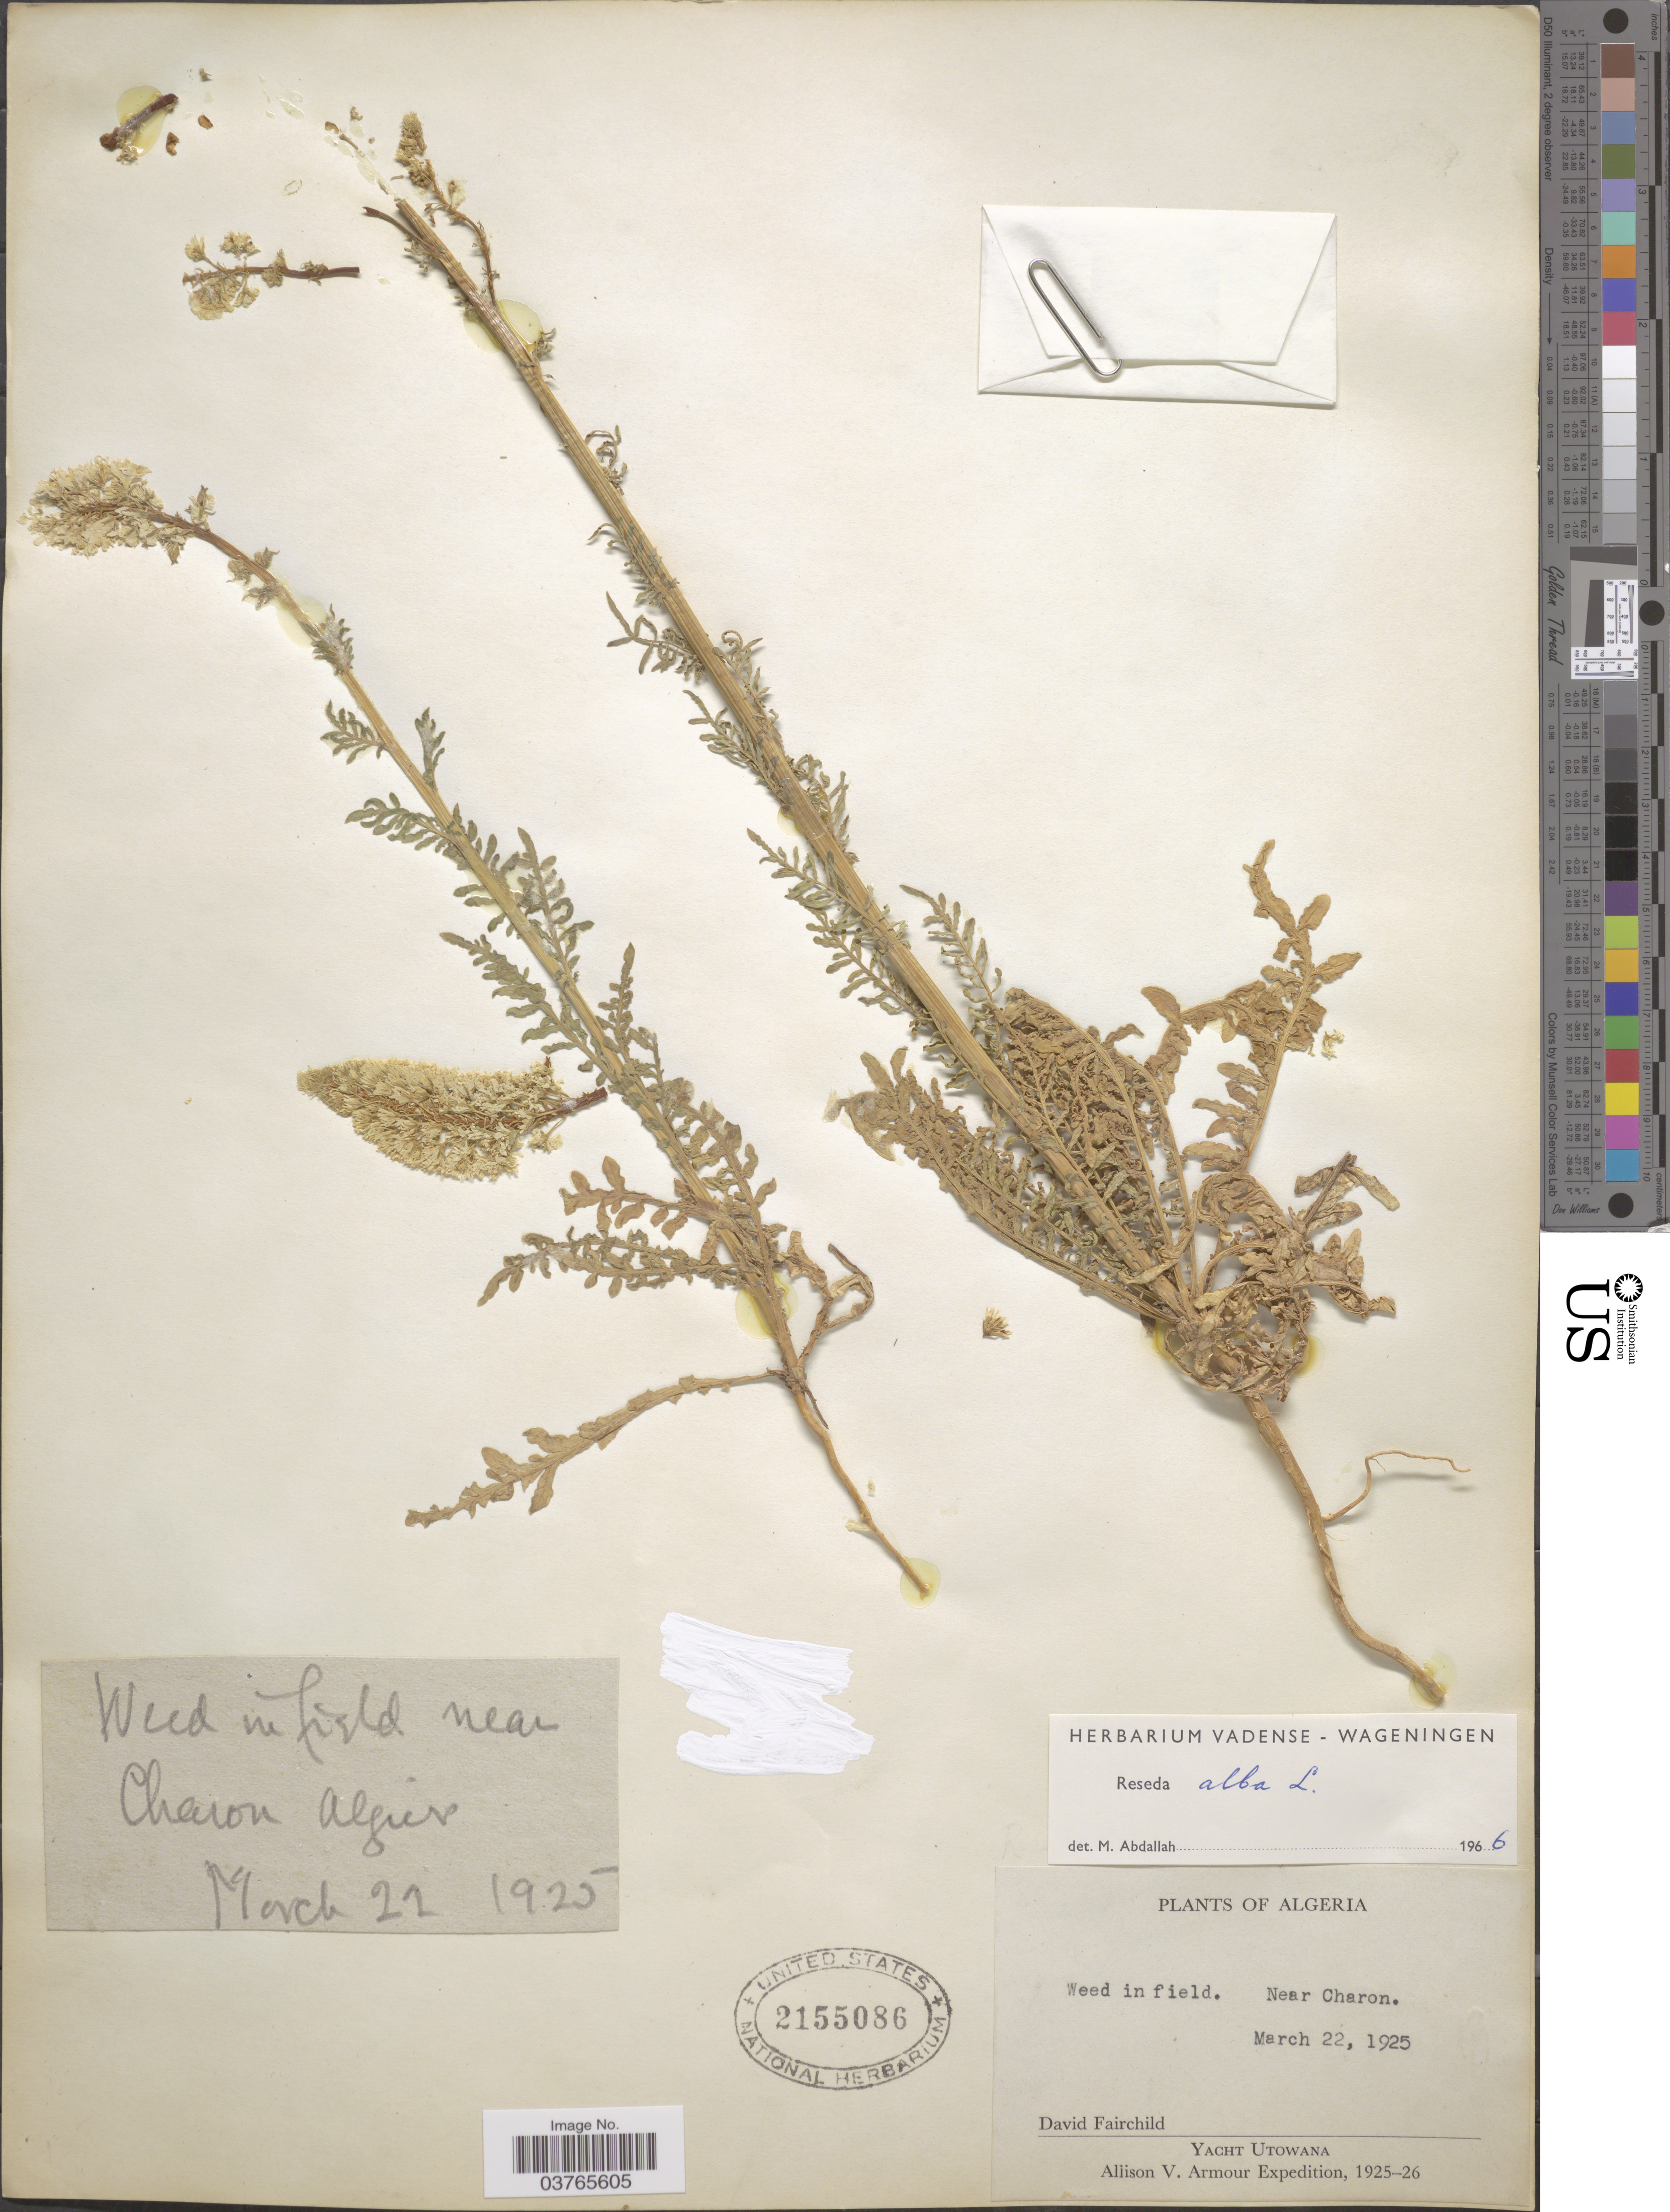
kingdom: Plantae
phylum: Tracheophyta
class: Magnoliopsida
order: Brassicales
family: Resedaceae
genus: Reseda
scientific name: Reseda alba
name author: L.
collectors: D. Fairchild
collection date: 1925-03-22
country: Algeria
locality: Near Charon.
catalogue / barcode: US 2155086